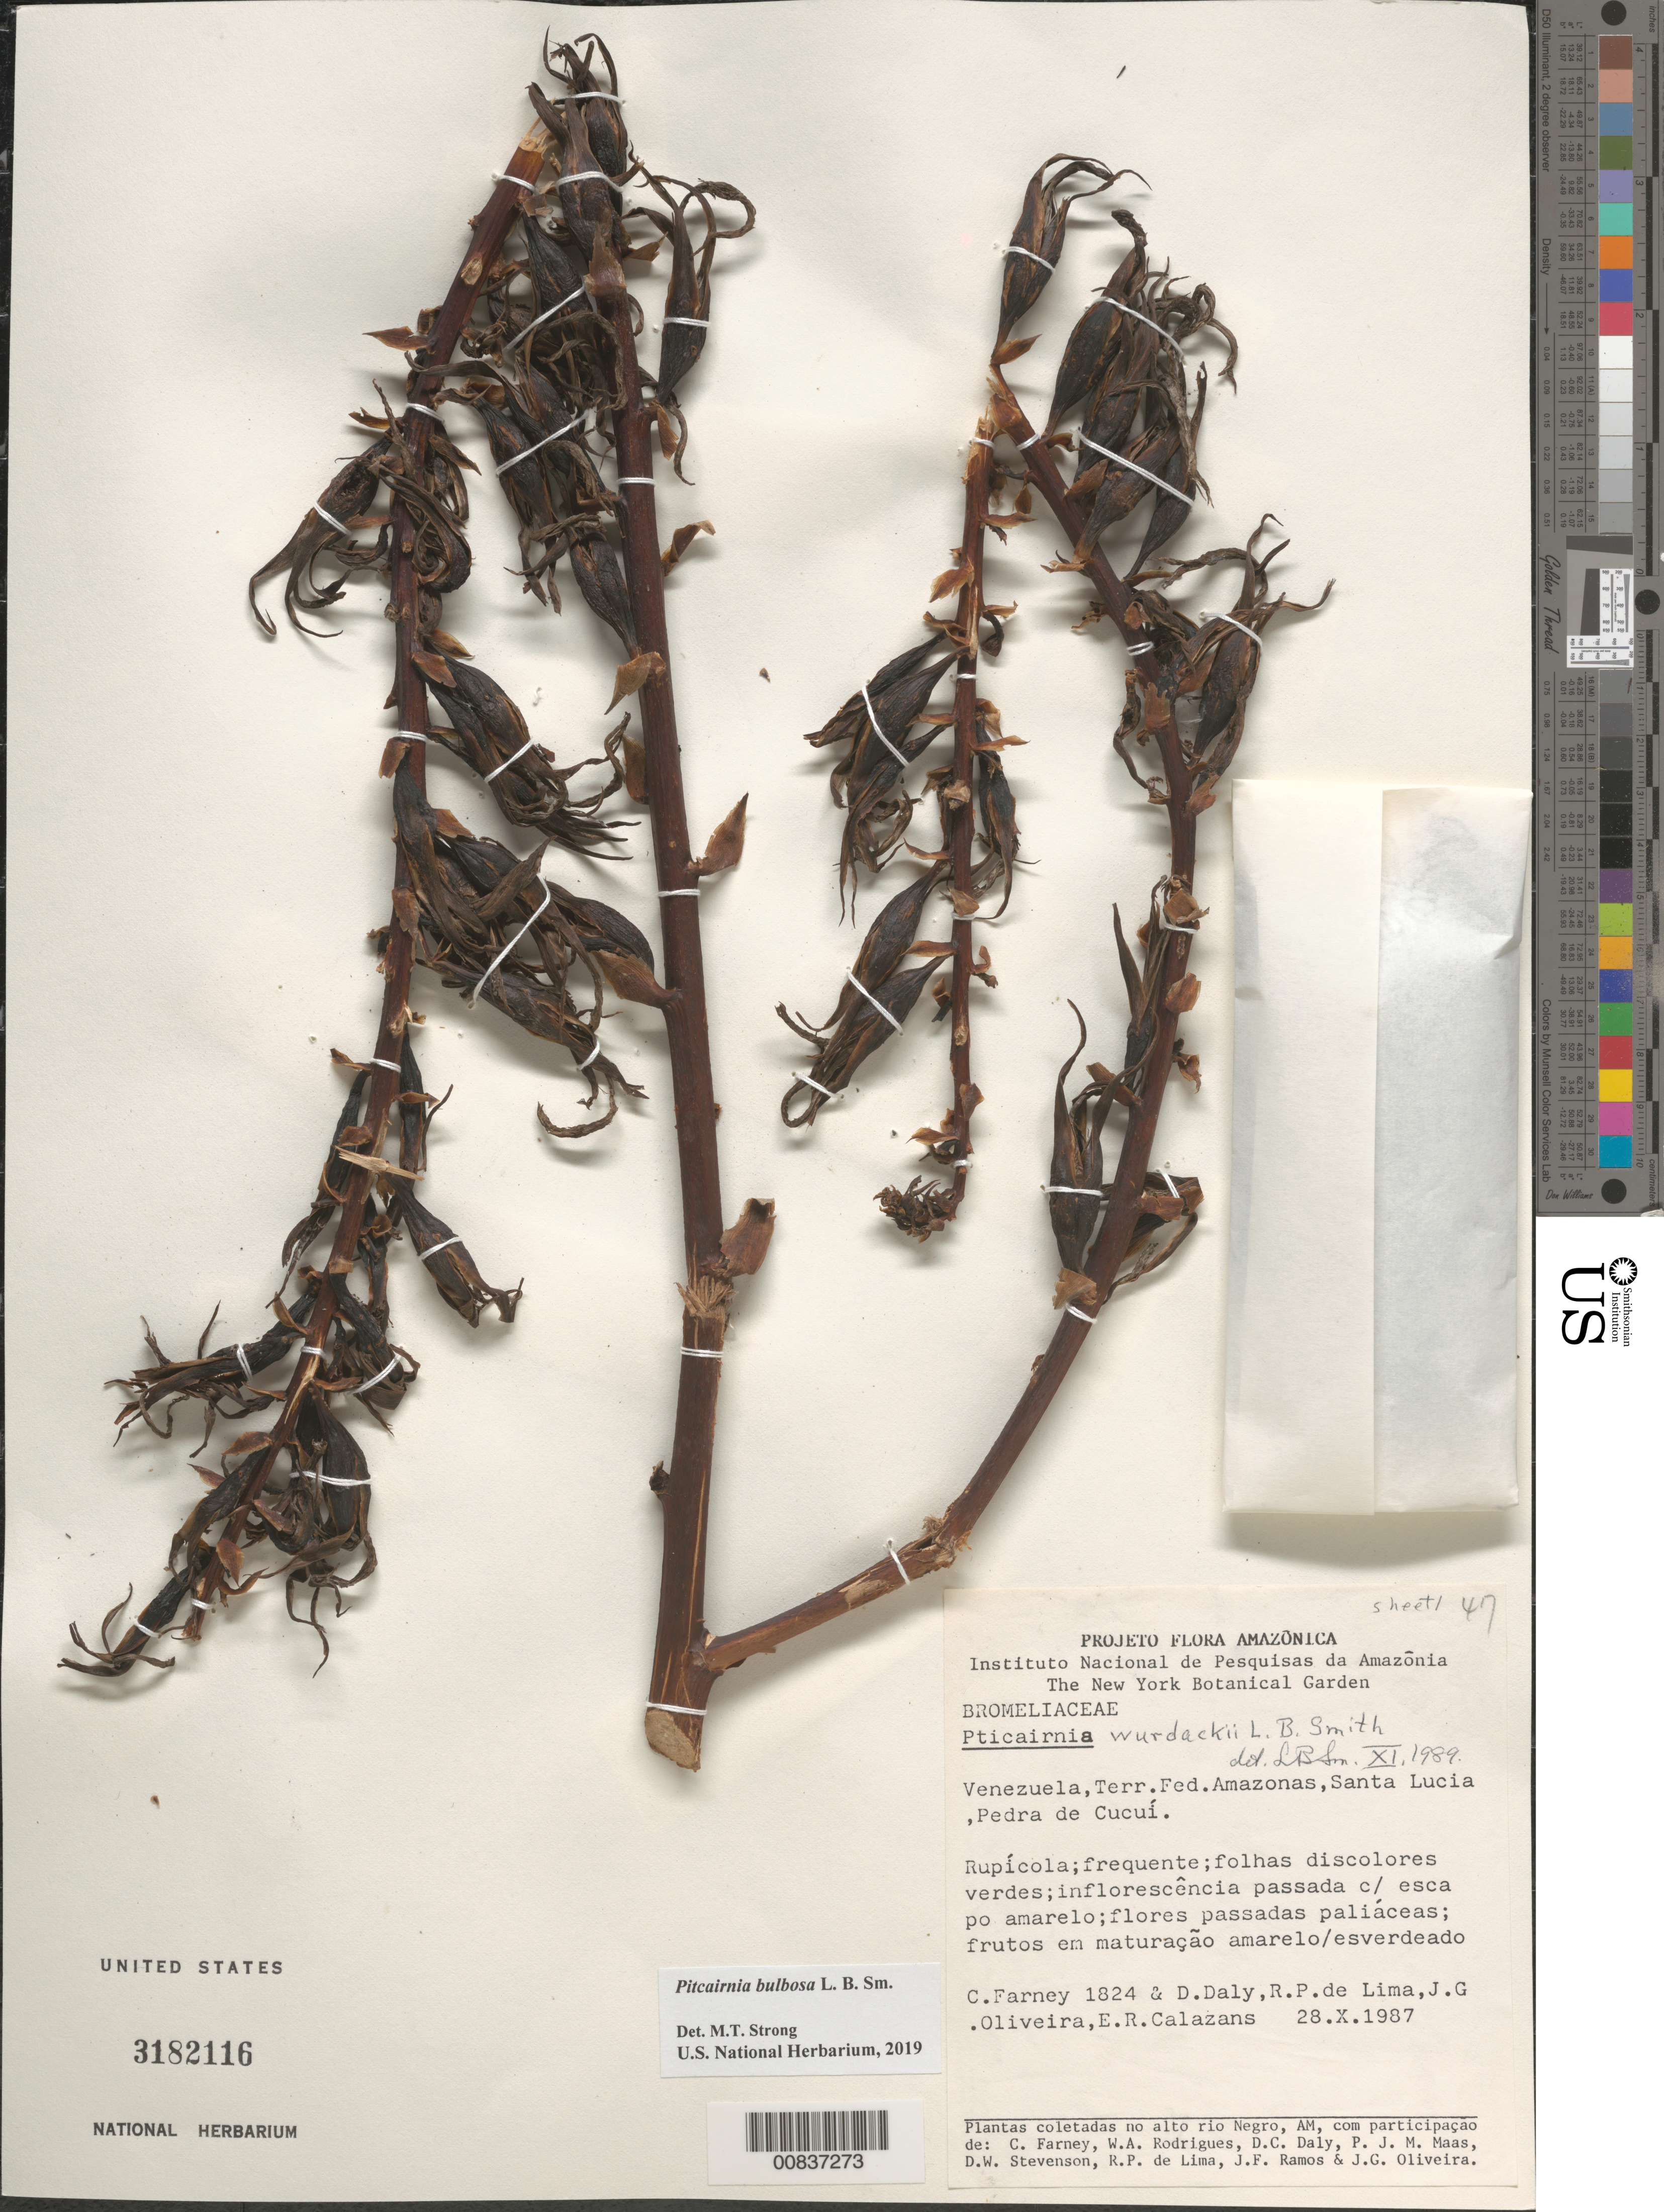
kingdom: Plantae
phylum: Tracheophyta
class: Liliopsida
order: Poales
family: Bromeliaceae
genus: Pitcairnia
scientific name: Pitcairnia bulbosa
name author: L.B. Sm.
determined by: Smith, Lyman B., (US), NMNH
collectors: C. Farney, D. C. Daly, R. P. Lima, J. Oliveira & E. Calazanas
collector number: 1824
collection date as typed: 28-Oct-87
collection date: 1987-10-28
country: Venezuela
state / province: Amazonas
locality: Santa Lucia, Pedra de Cucuí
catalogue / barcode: US 3182116